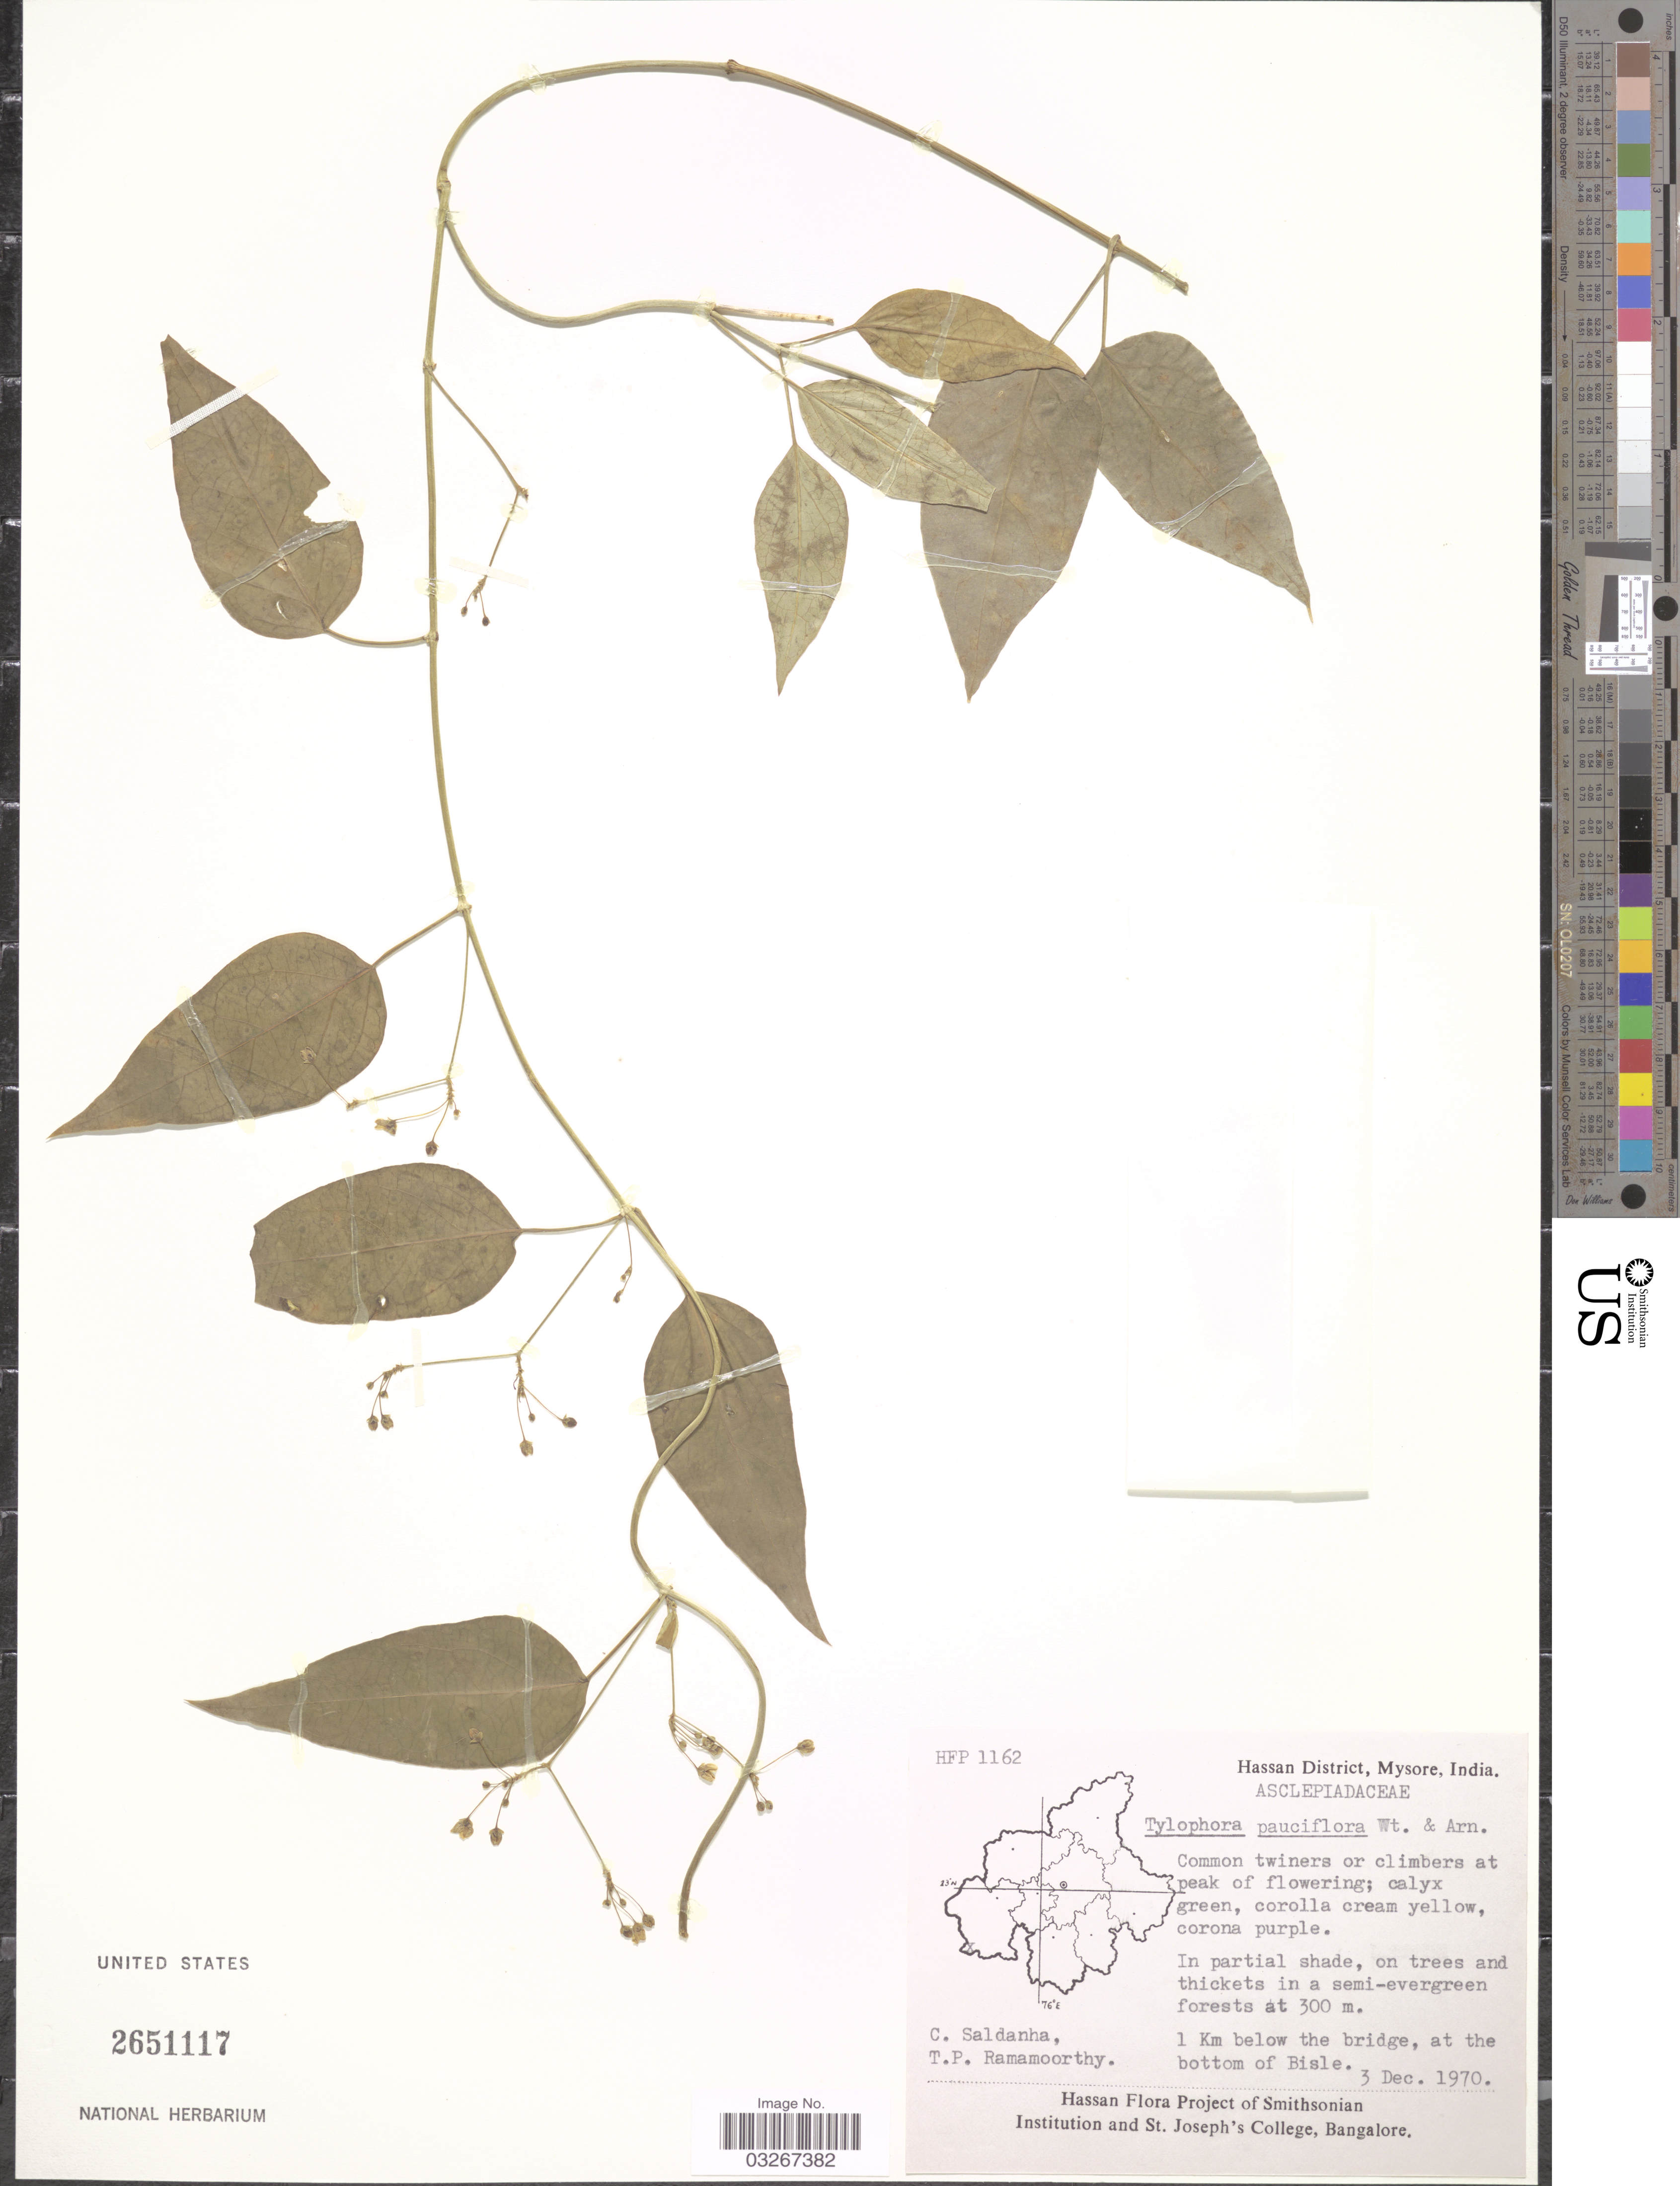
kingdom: Plantae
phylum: Tracheophyta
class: Magnoliopsida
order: Gentianales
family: Apocynaceae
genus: Tylophora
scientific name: Tylophora pauciflora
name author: Wight & Arn.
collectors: C. Saldanha & T. P. Ramamoorthy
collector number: HFP 1162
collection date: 1970-12-03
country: India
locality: Hassan District, Mysore. 1 Km below the bridge, at the bottom of Bisle.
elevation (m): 300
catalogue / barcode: US 2651117